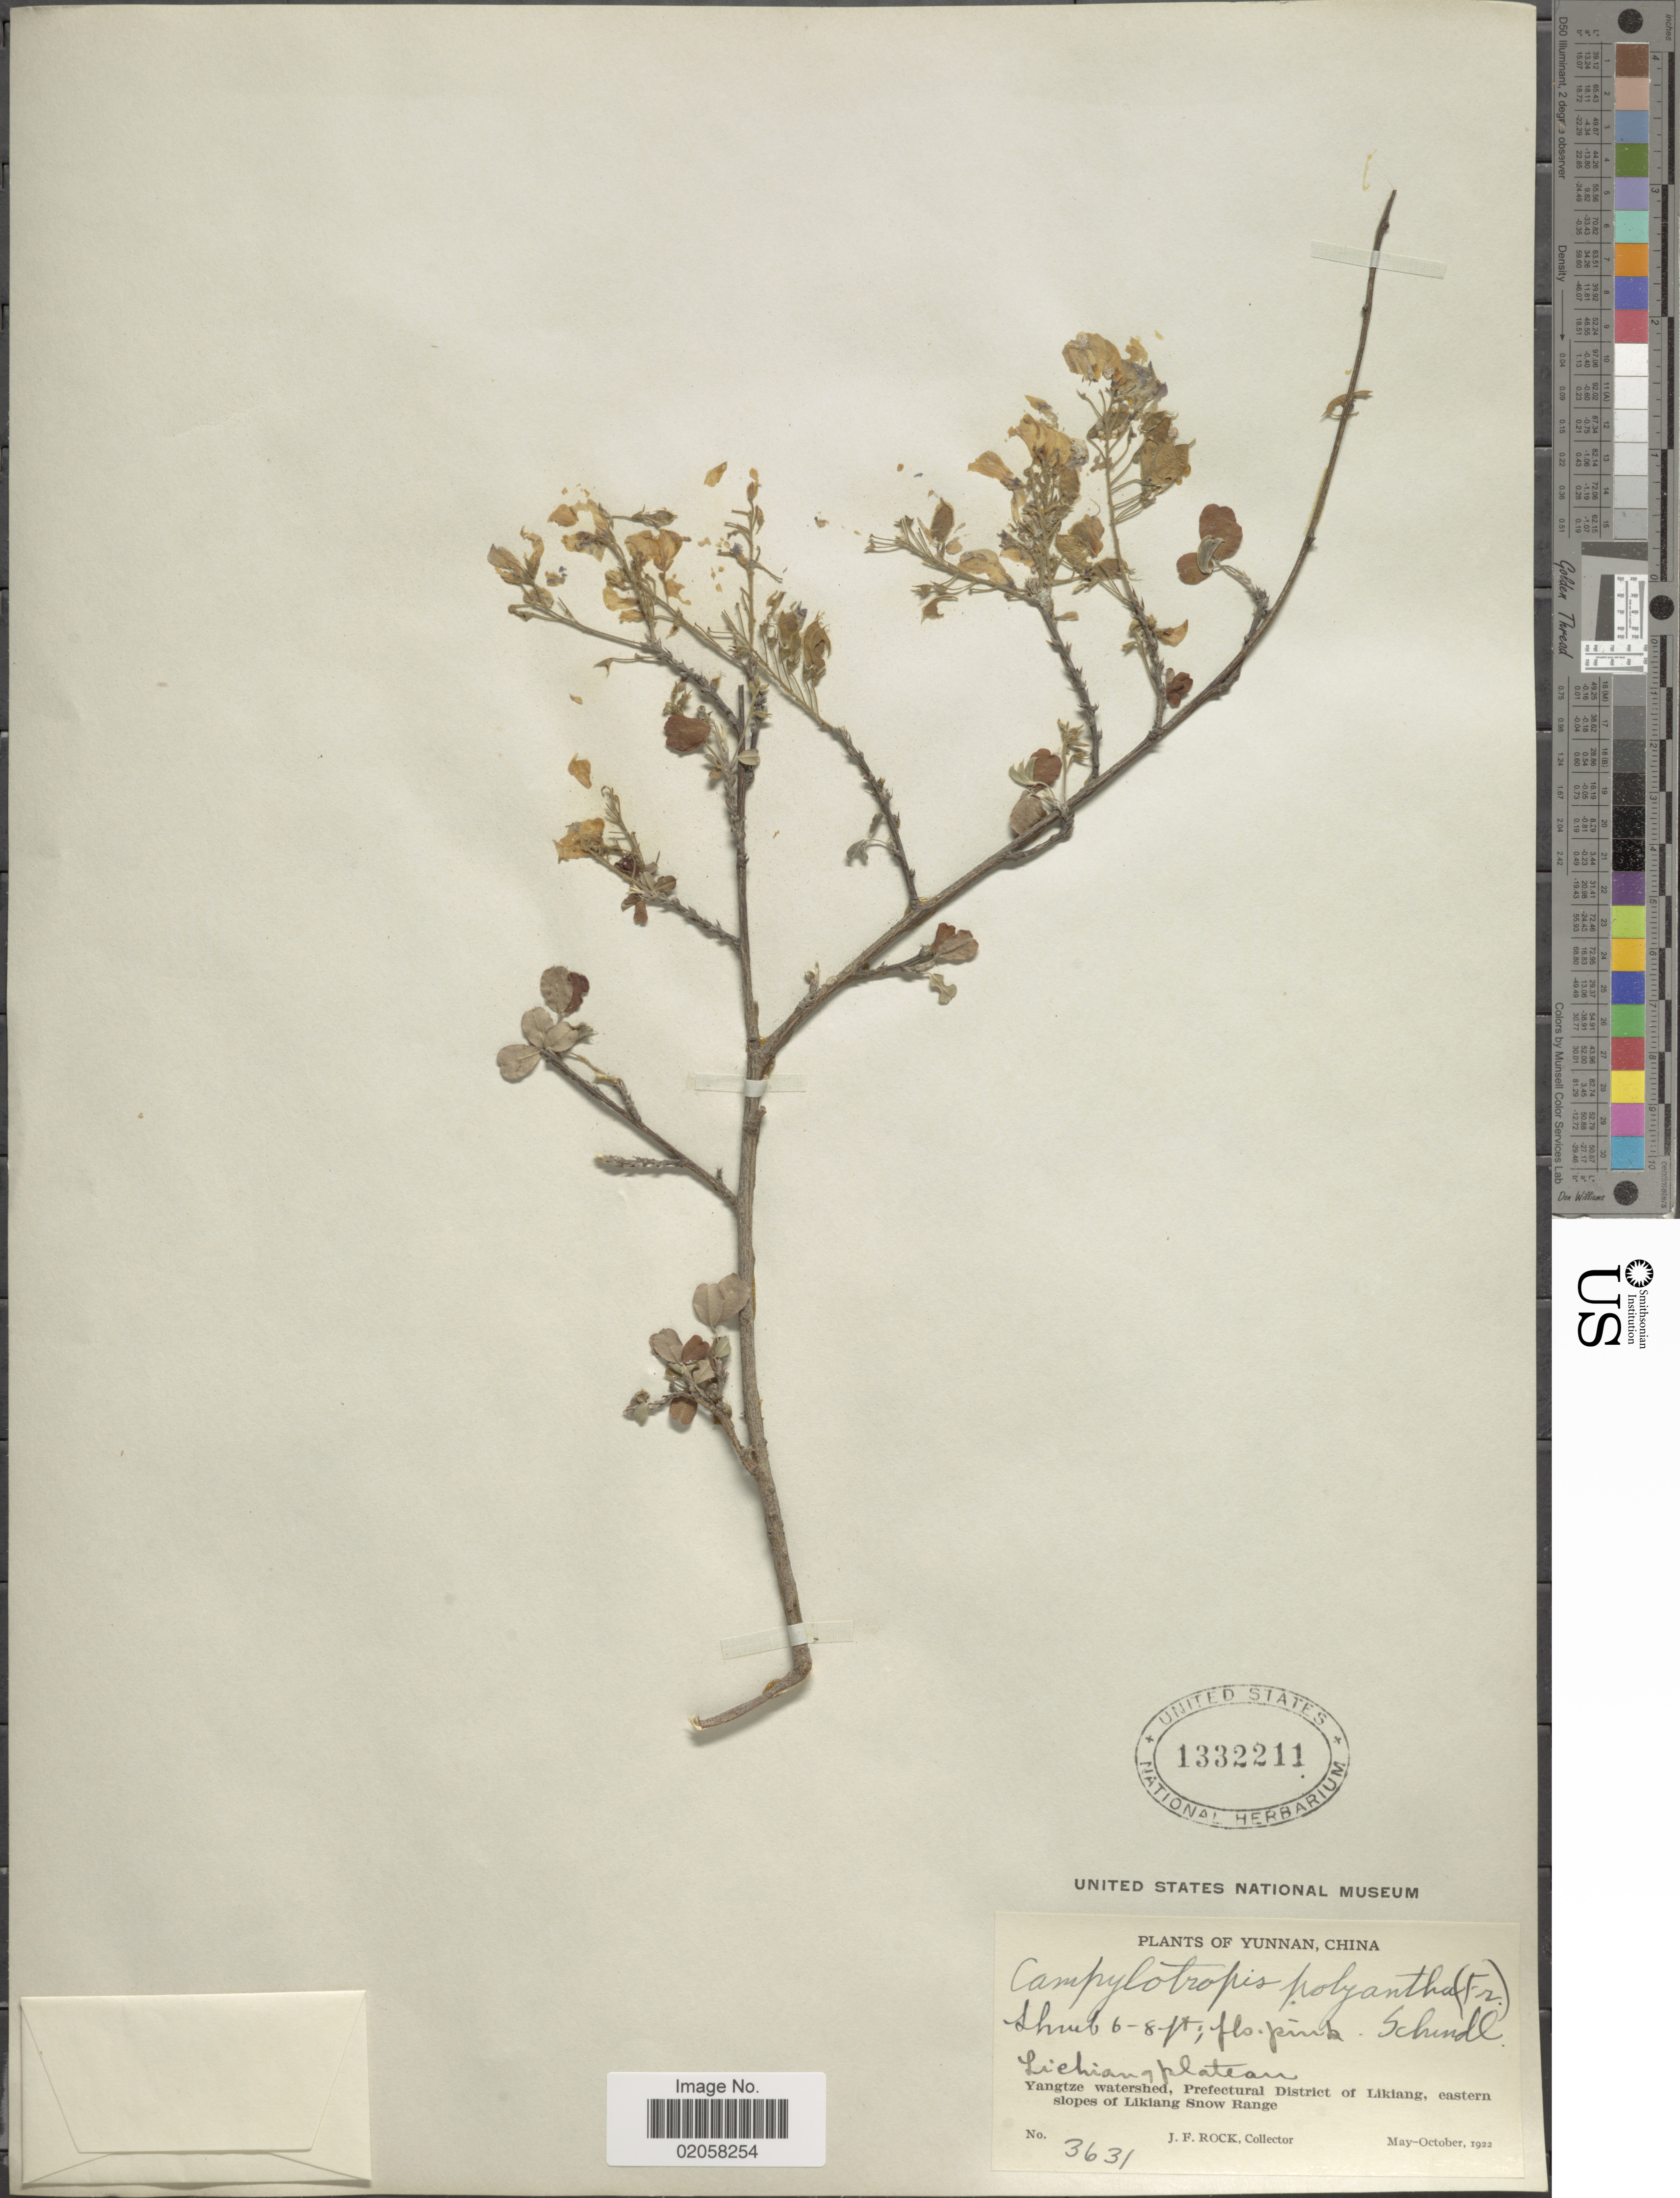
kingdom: Plantae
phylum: Tracheophyta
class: Magnoliopsida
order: Fabales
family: Fabaceae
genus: Campylotropis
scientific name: Campylotropis polyantha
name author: (Franch.) Schindl.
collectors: J. Rock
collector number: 3631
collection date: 1922-05/1922-10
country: China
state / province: Yunnan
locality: Lichiang plateau, Yangtze watershed, Prefectural District of Likiang, eastern slopes of Likiang Snow Range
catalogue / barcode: US 1332211